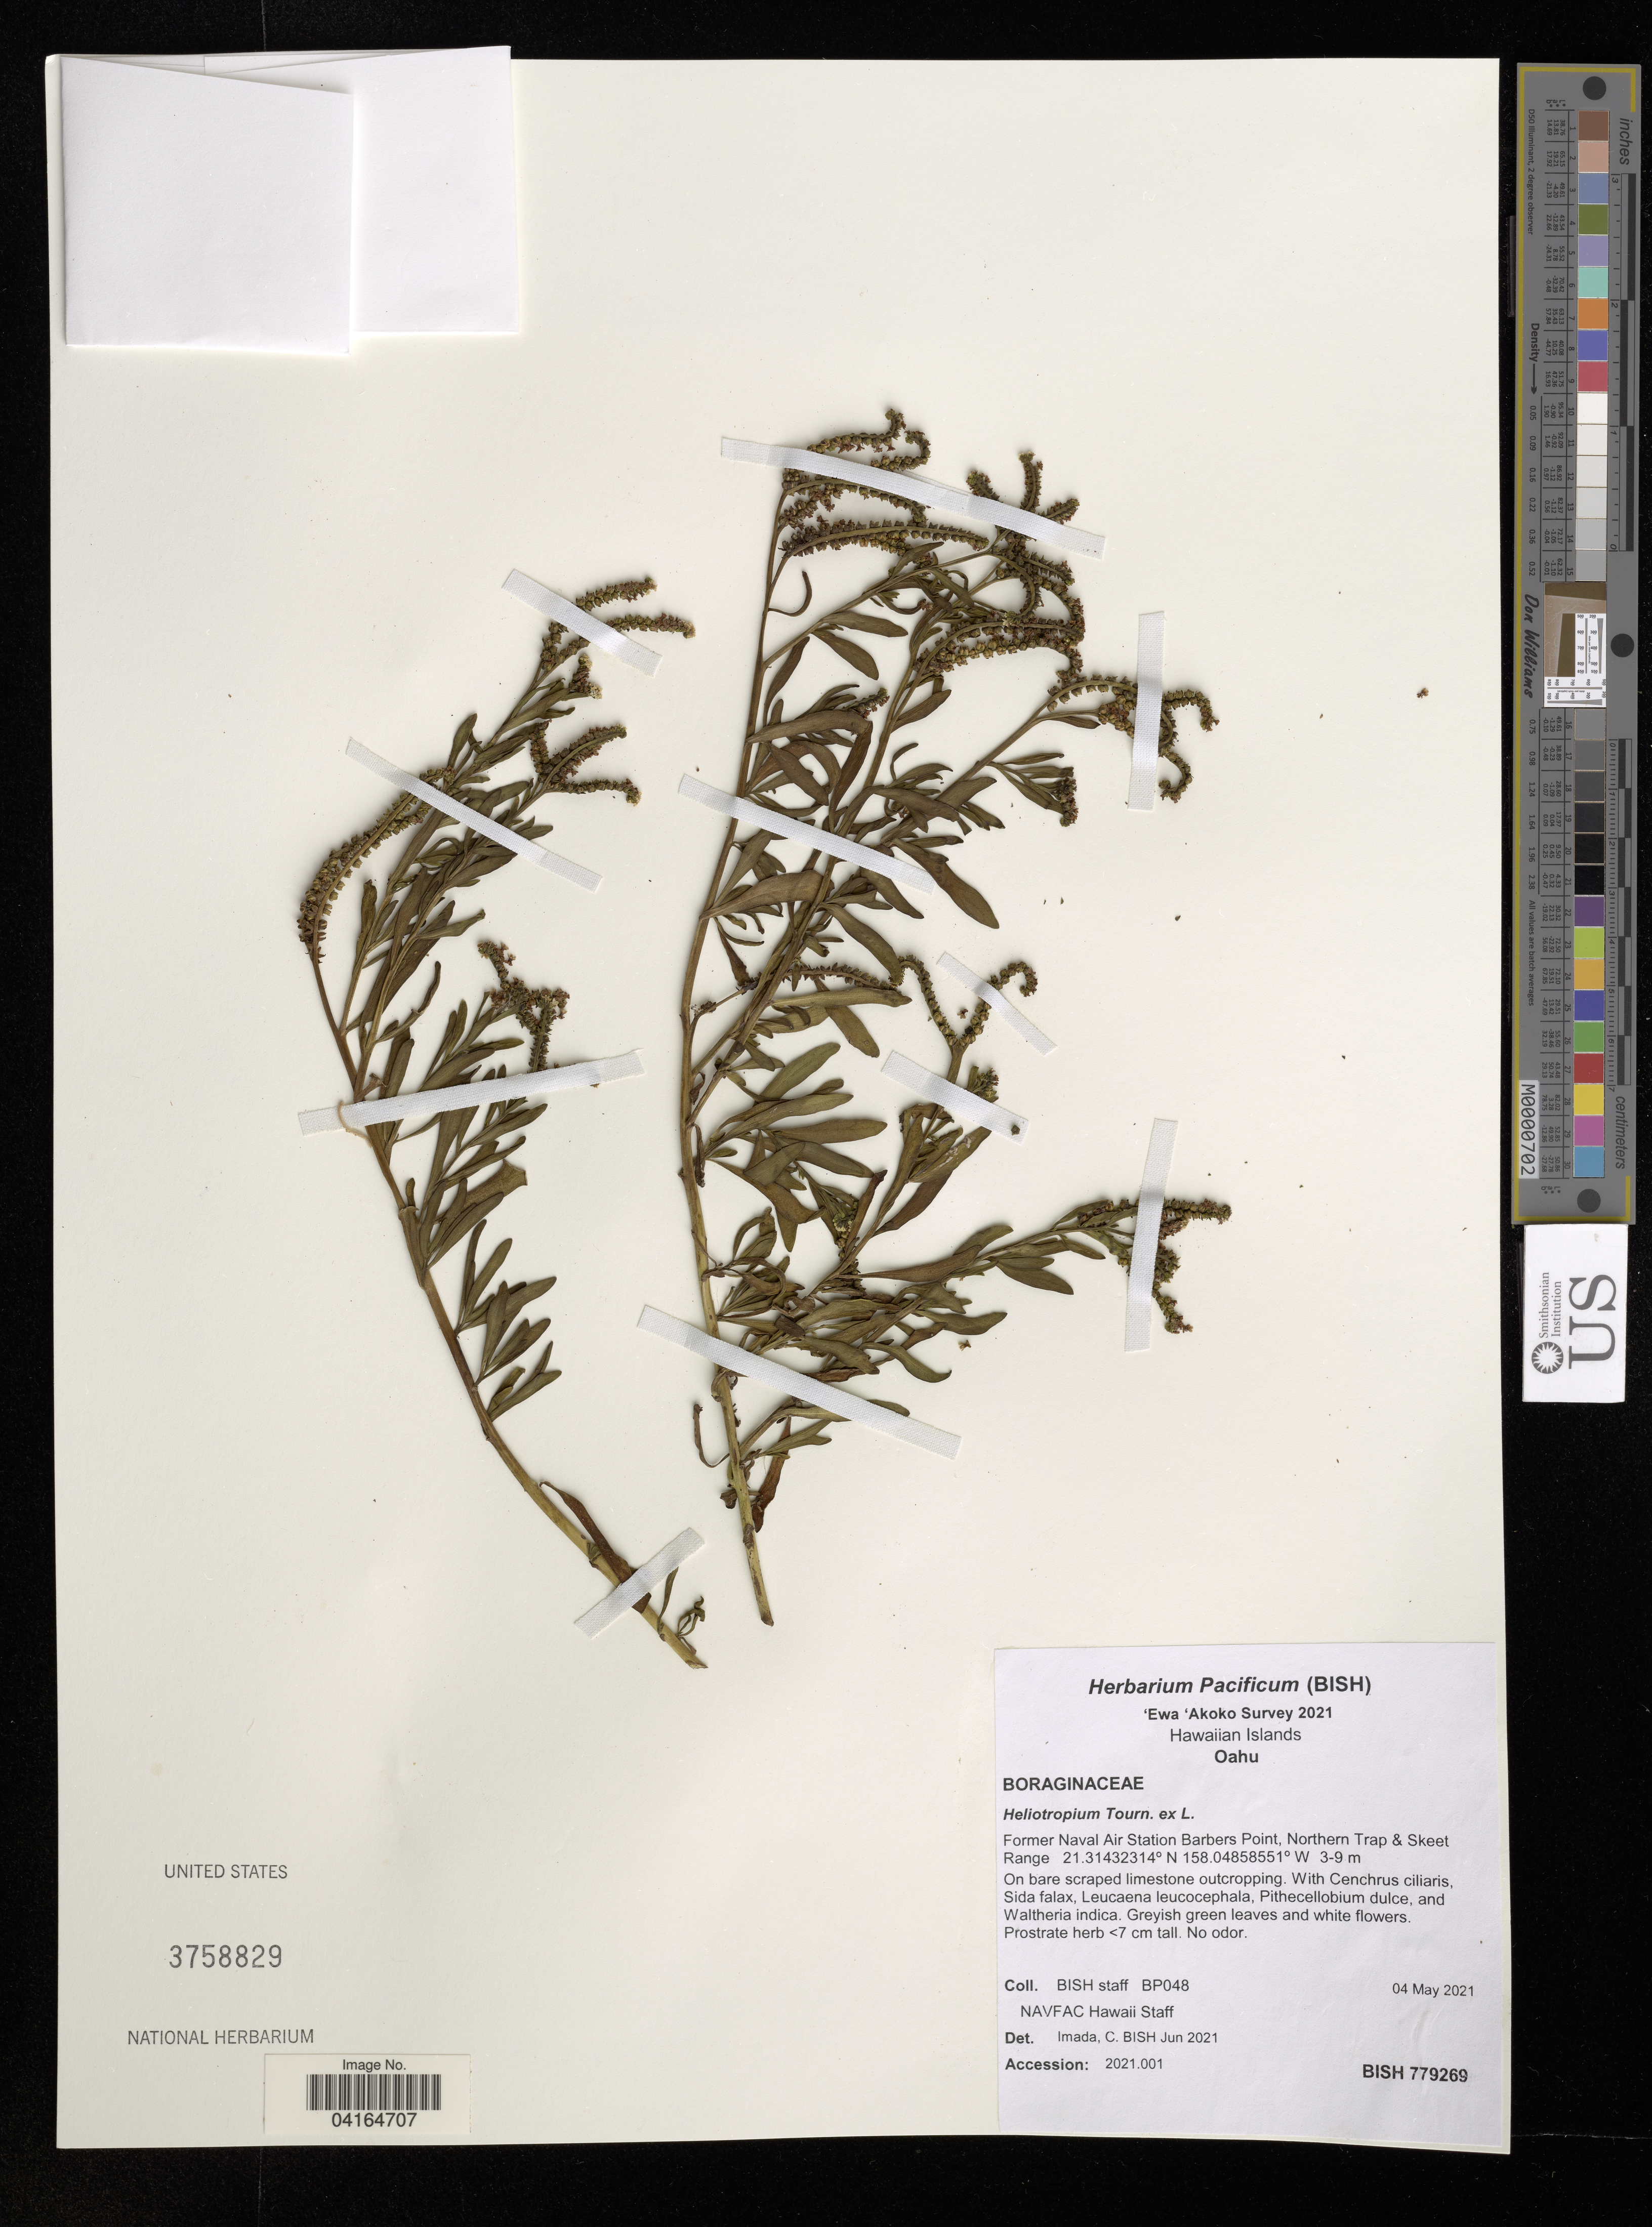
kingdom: Plantae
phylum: Tracheophyta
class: Magnoliopsida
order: Boraginales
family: Heliotropiaceae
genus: Heliotropium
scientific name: Heliotropium sp.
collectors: Bernice P. Bishop Museum & N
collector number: BP048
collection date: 2021-05-04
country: United States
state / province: Hawaii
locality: Hawaiian Islands. Oahu. Former Naval Air Station Barbers Point, Northern Trap & Skeet Range.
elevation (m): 3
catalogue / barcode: US 3758829